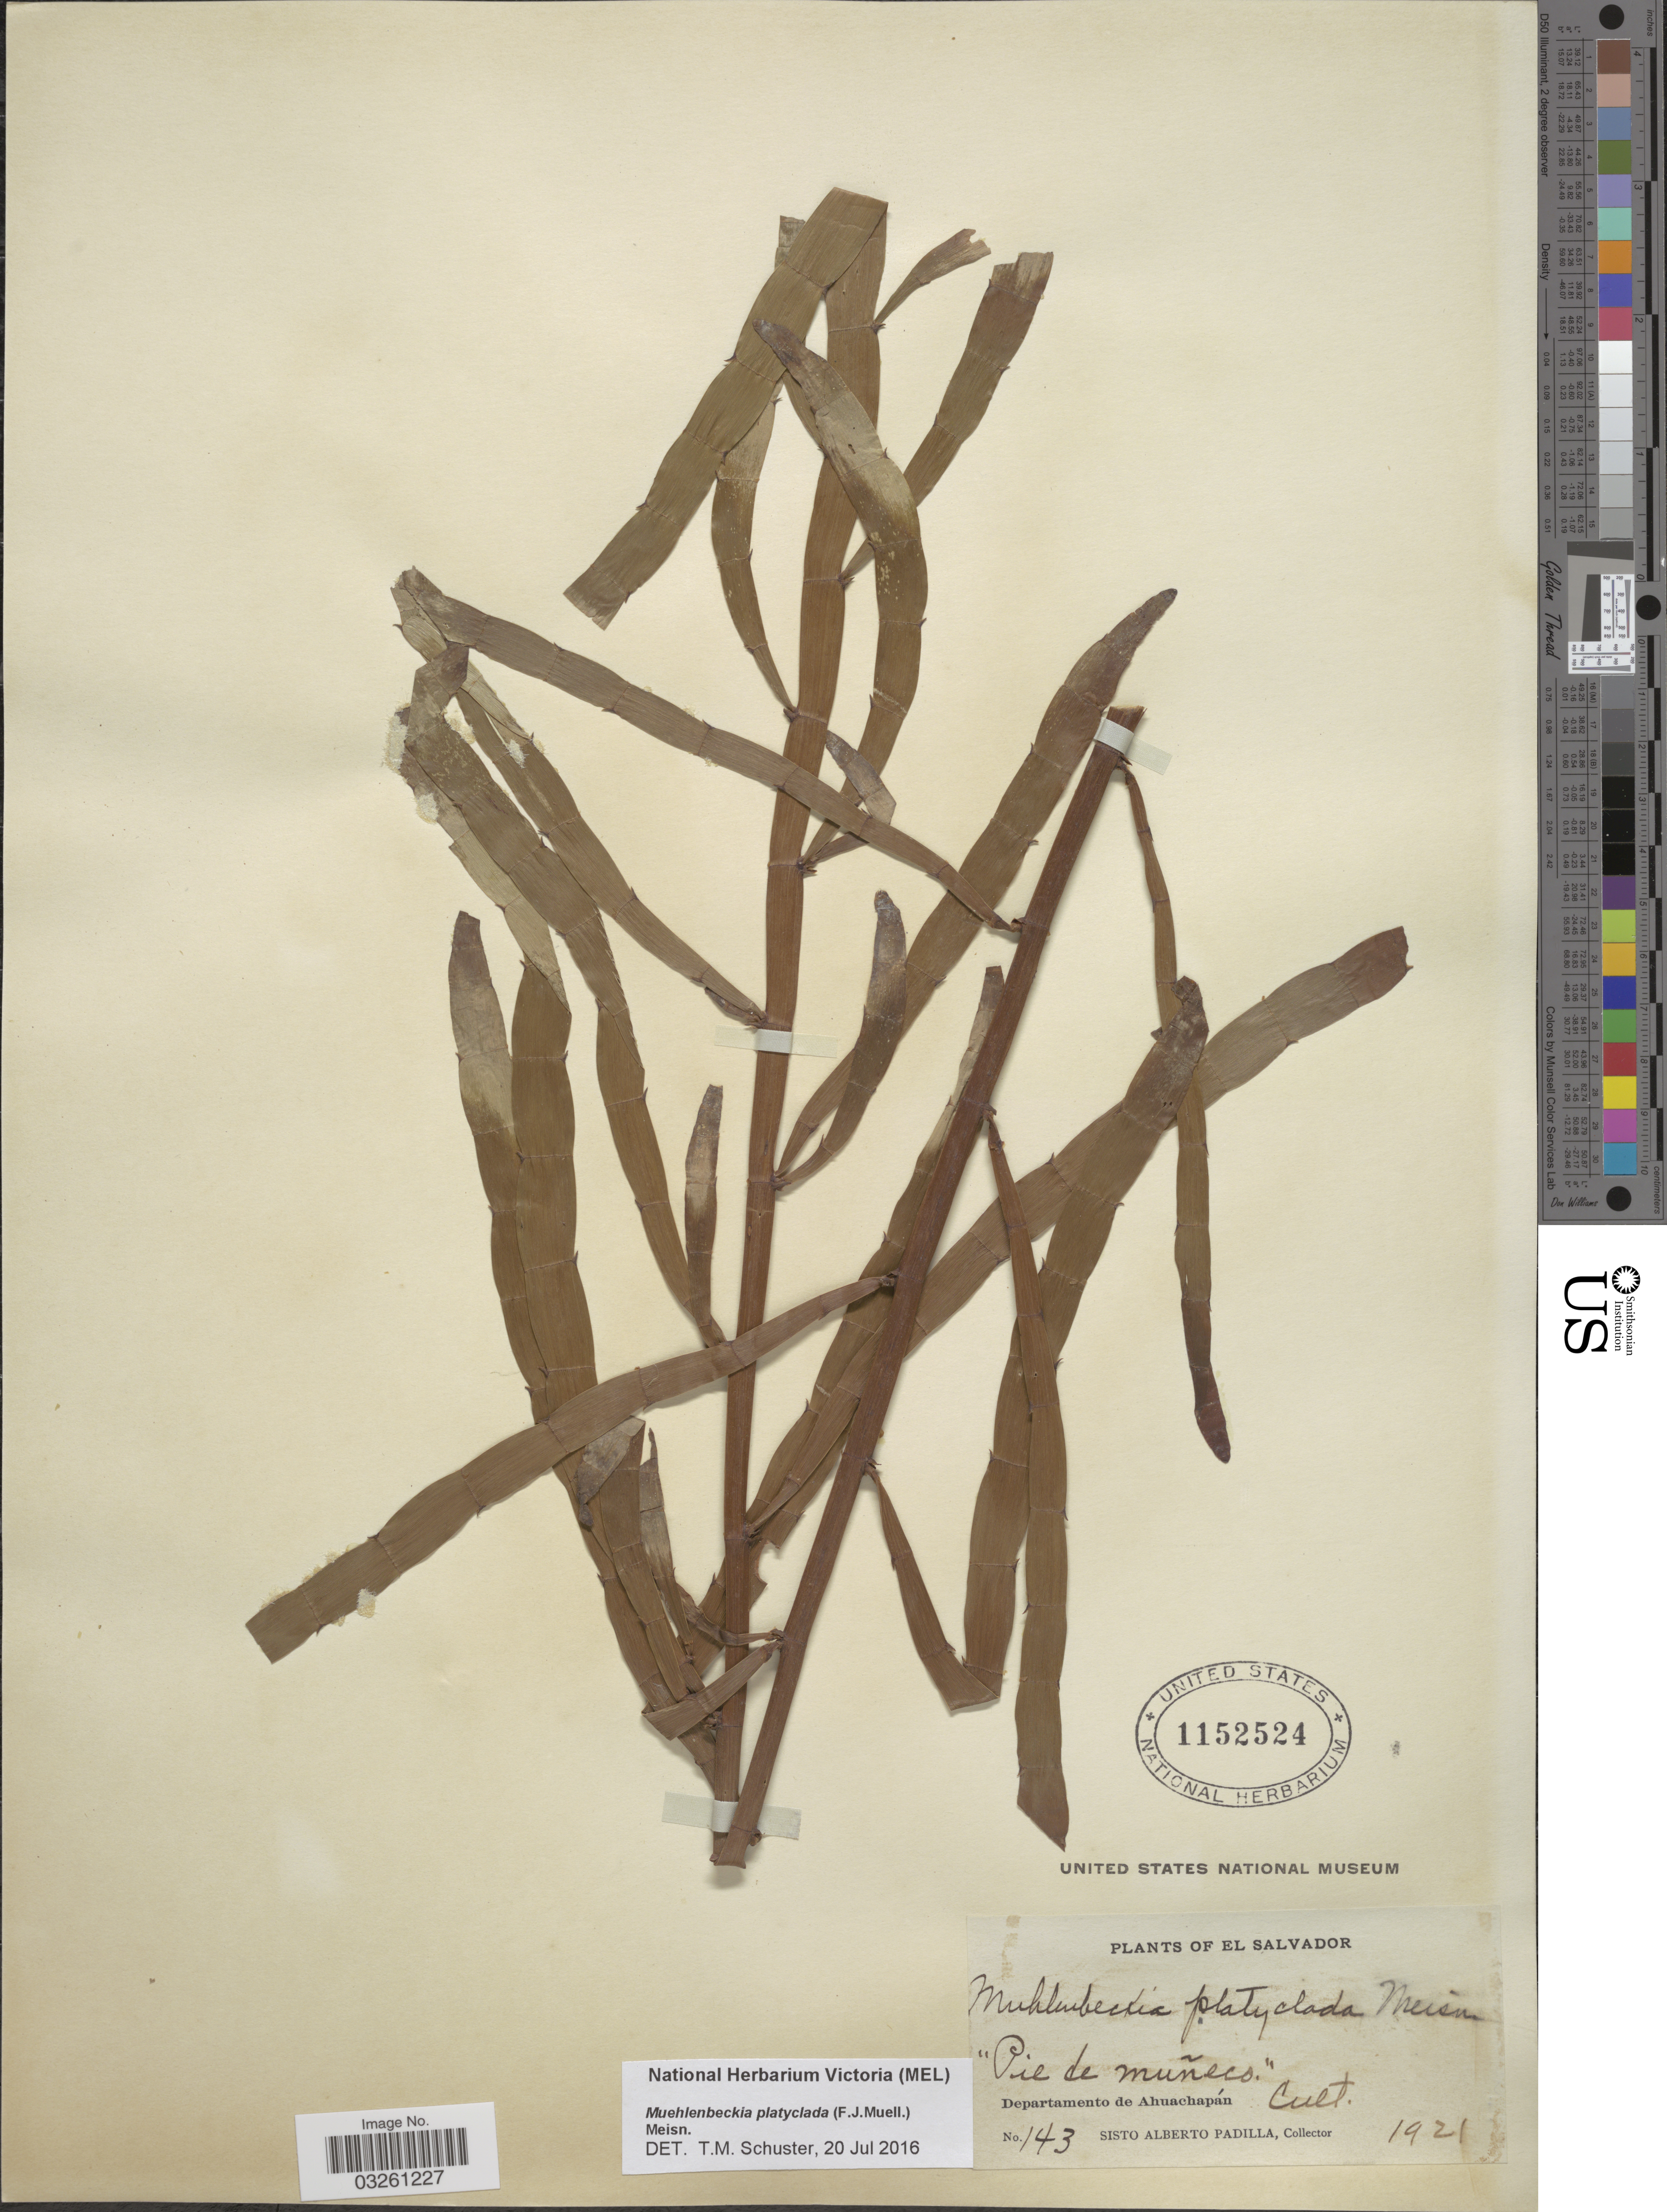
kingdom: Plantae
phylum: Tracheophyta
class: Magnoliopsida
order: Caryophyllales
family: Polygonaceae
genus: Muehlenbeckia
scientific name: Muehlenbeckia platyclada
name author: (F. Muell.) Meisn.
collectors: S. A. Padilla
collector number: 143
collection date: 1921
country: El Salvador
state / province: Ahuachapan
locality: Departamento de Ahuachapán.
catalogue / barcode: US 1152524